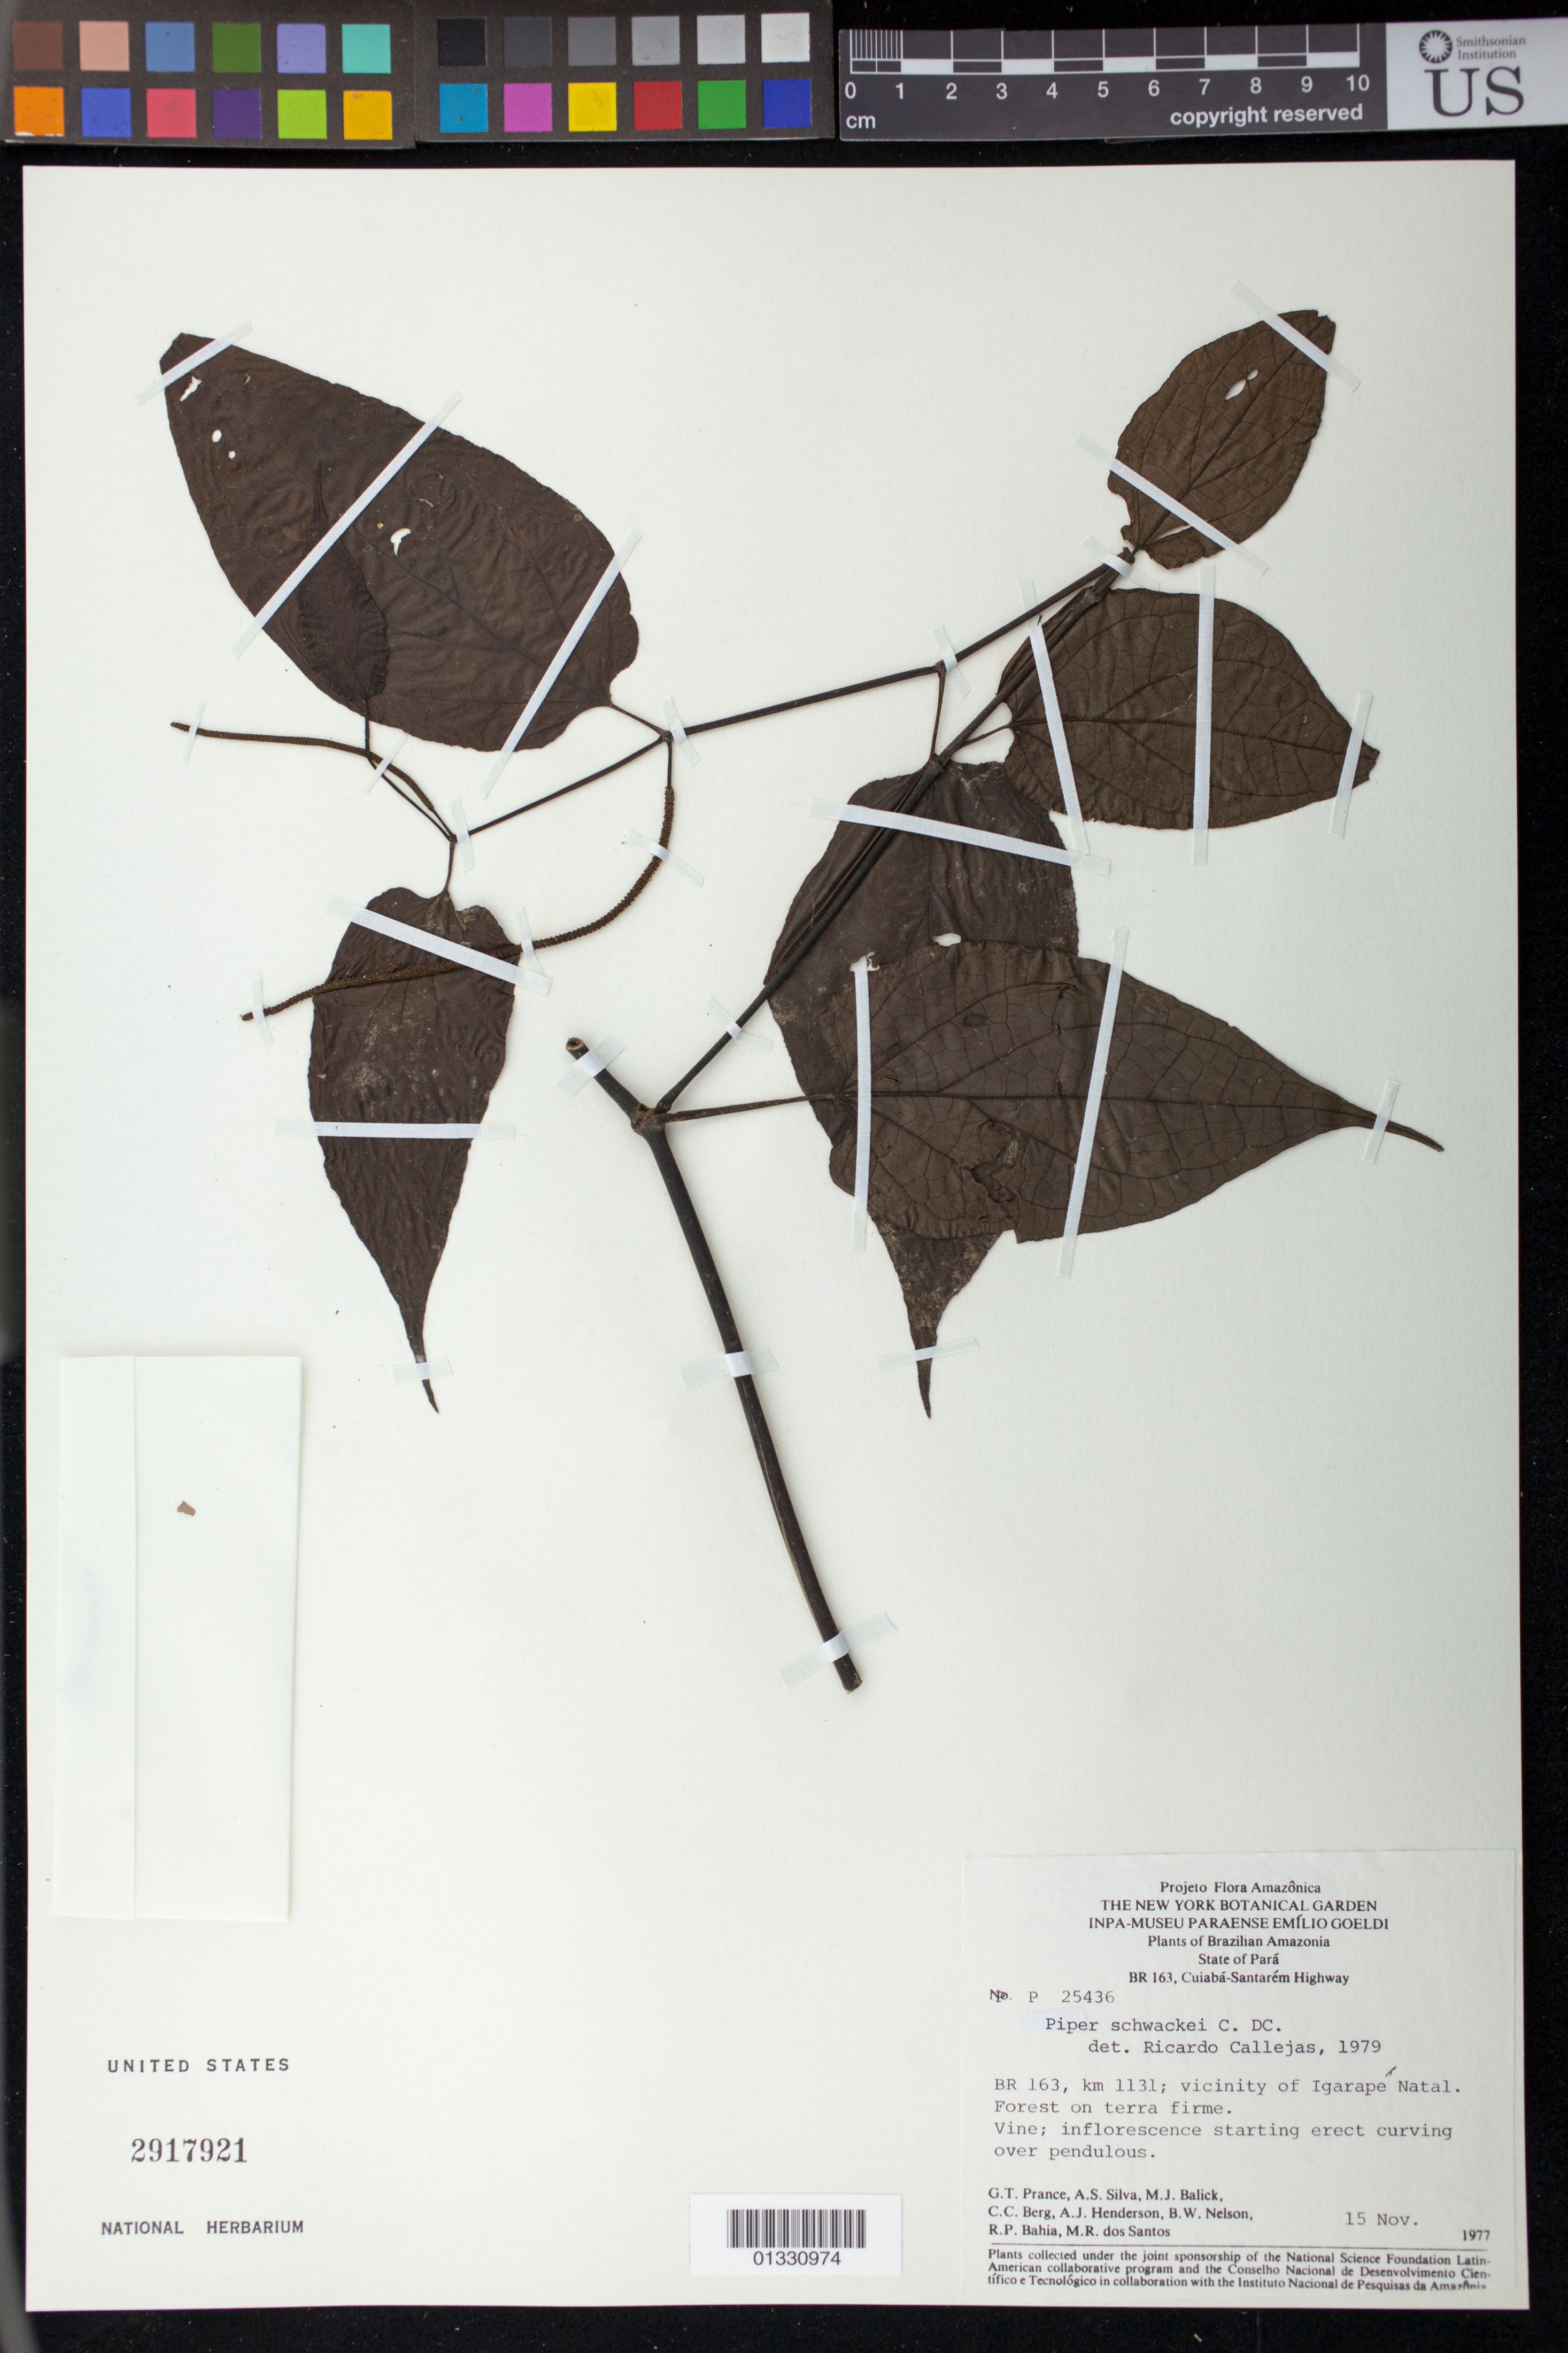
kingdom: Plantae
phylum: Tracheophyta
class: Magnoliopsida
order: Piperales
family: Piperaceae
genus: Piper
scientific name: Piper schwackei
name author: C. DC.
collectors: G. T. Prance et al.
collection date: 1977-11-15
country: Brazil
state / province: Pará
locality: BR-163, km 1131, vicinity of Igarapé Natal.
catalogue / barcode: US 2917921